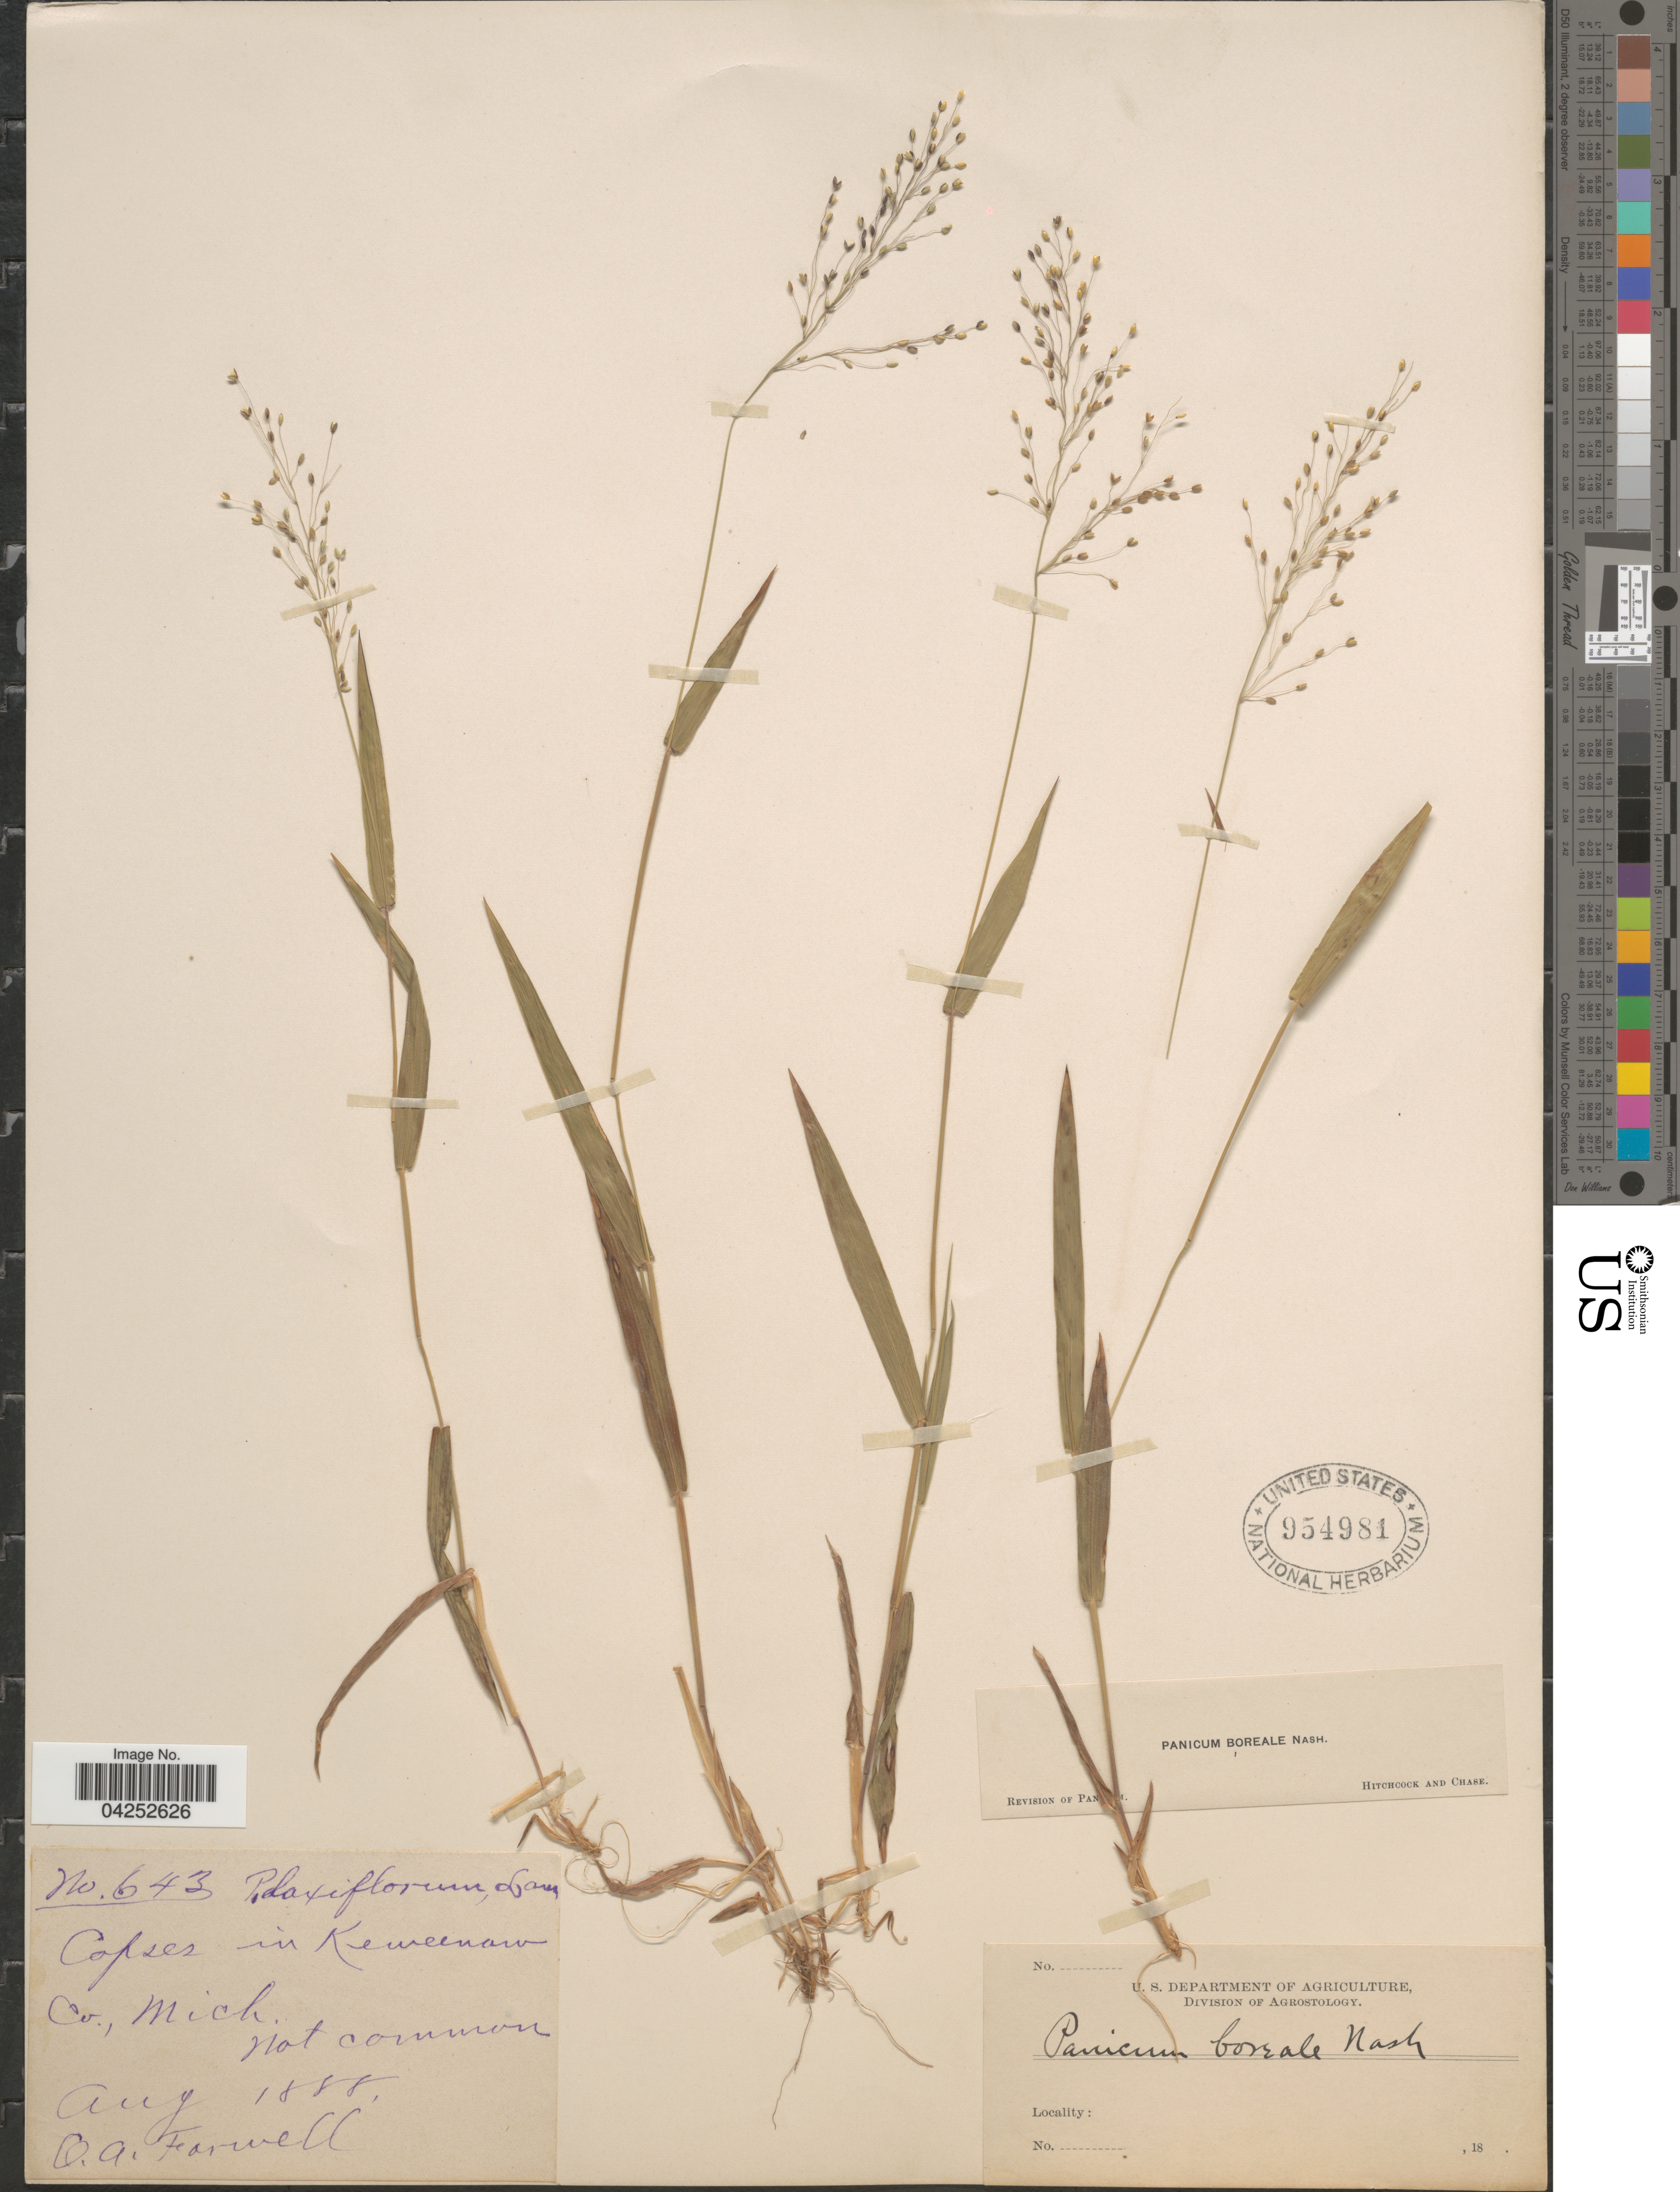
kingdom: Plantae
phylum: Tracheophyta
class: Liliopsida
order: Poales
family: Poaceae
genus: Dichanthelium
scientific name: Dichanthelium boreale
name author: (Nash) Freckmann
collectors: O. Farwell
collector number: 643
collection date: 1888-08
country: United States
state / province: Michigan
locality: Copses in Keweenaw Co.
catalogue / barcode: US 654981